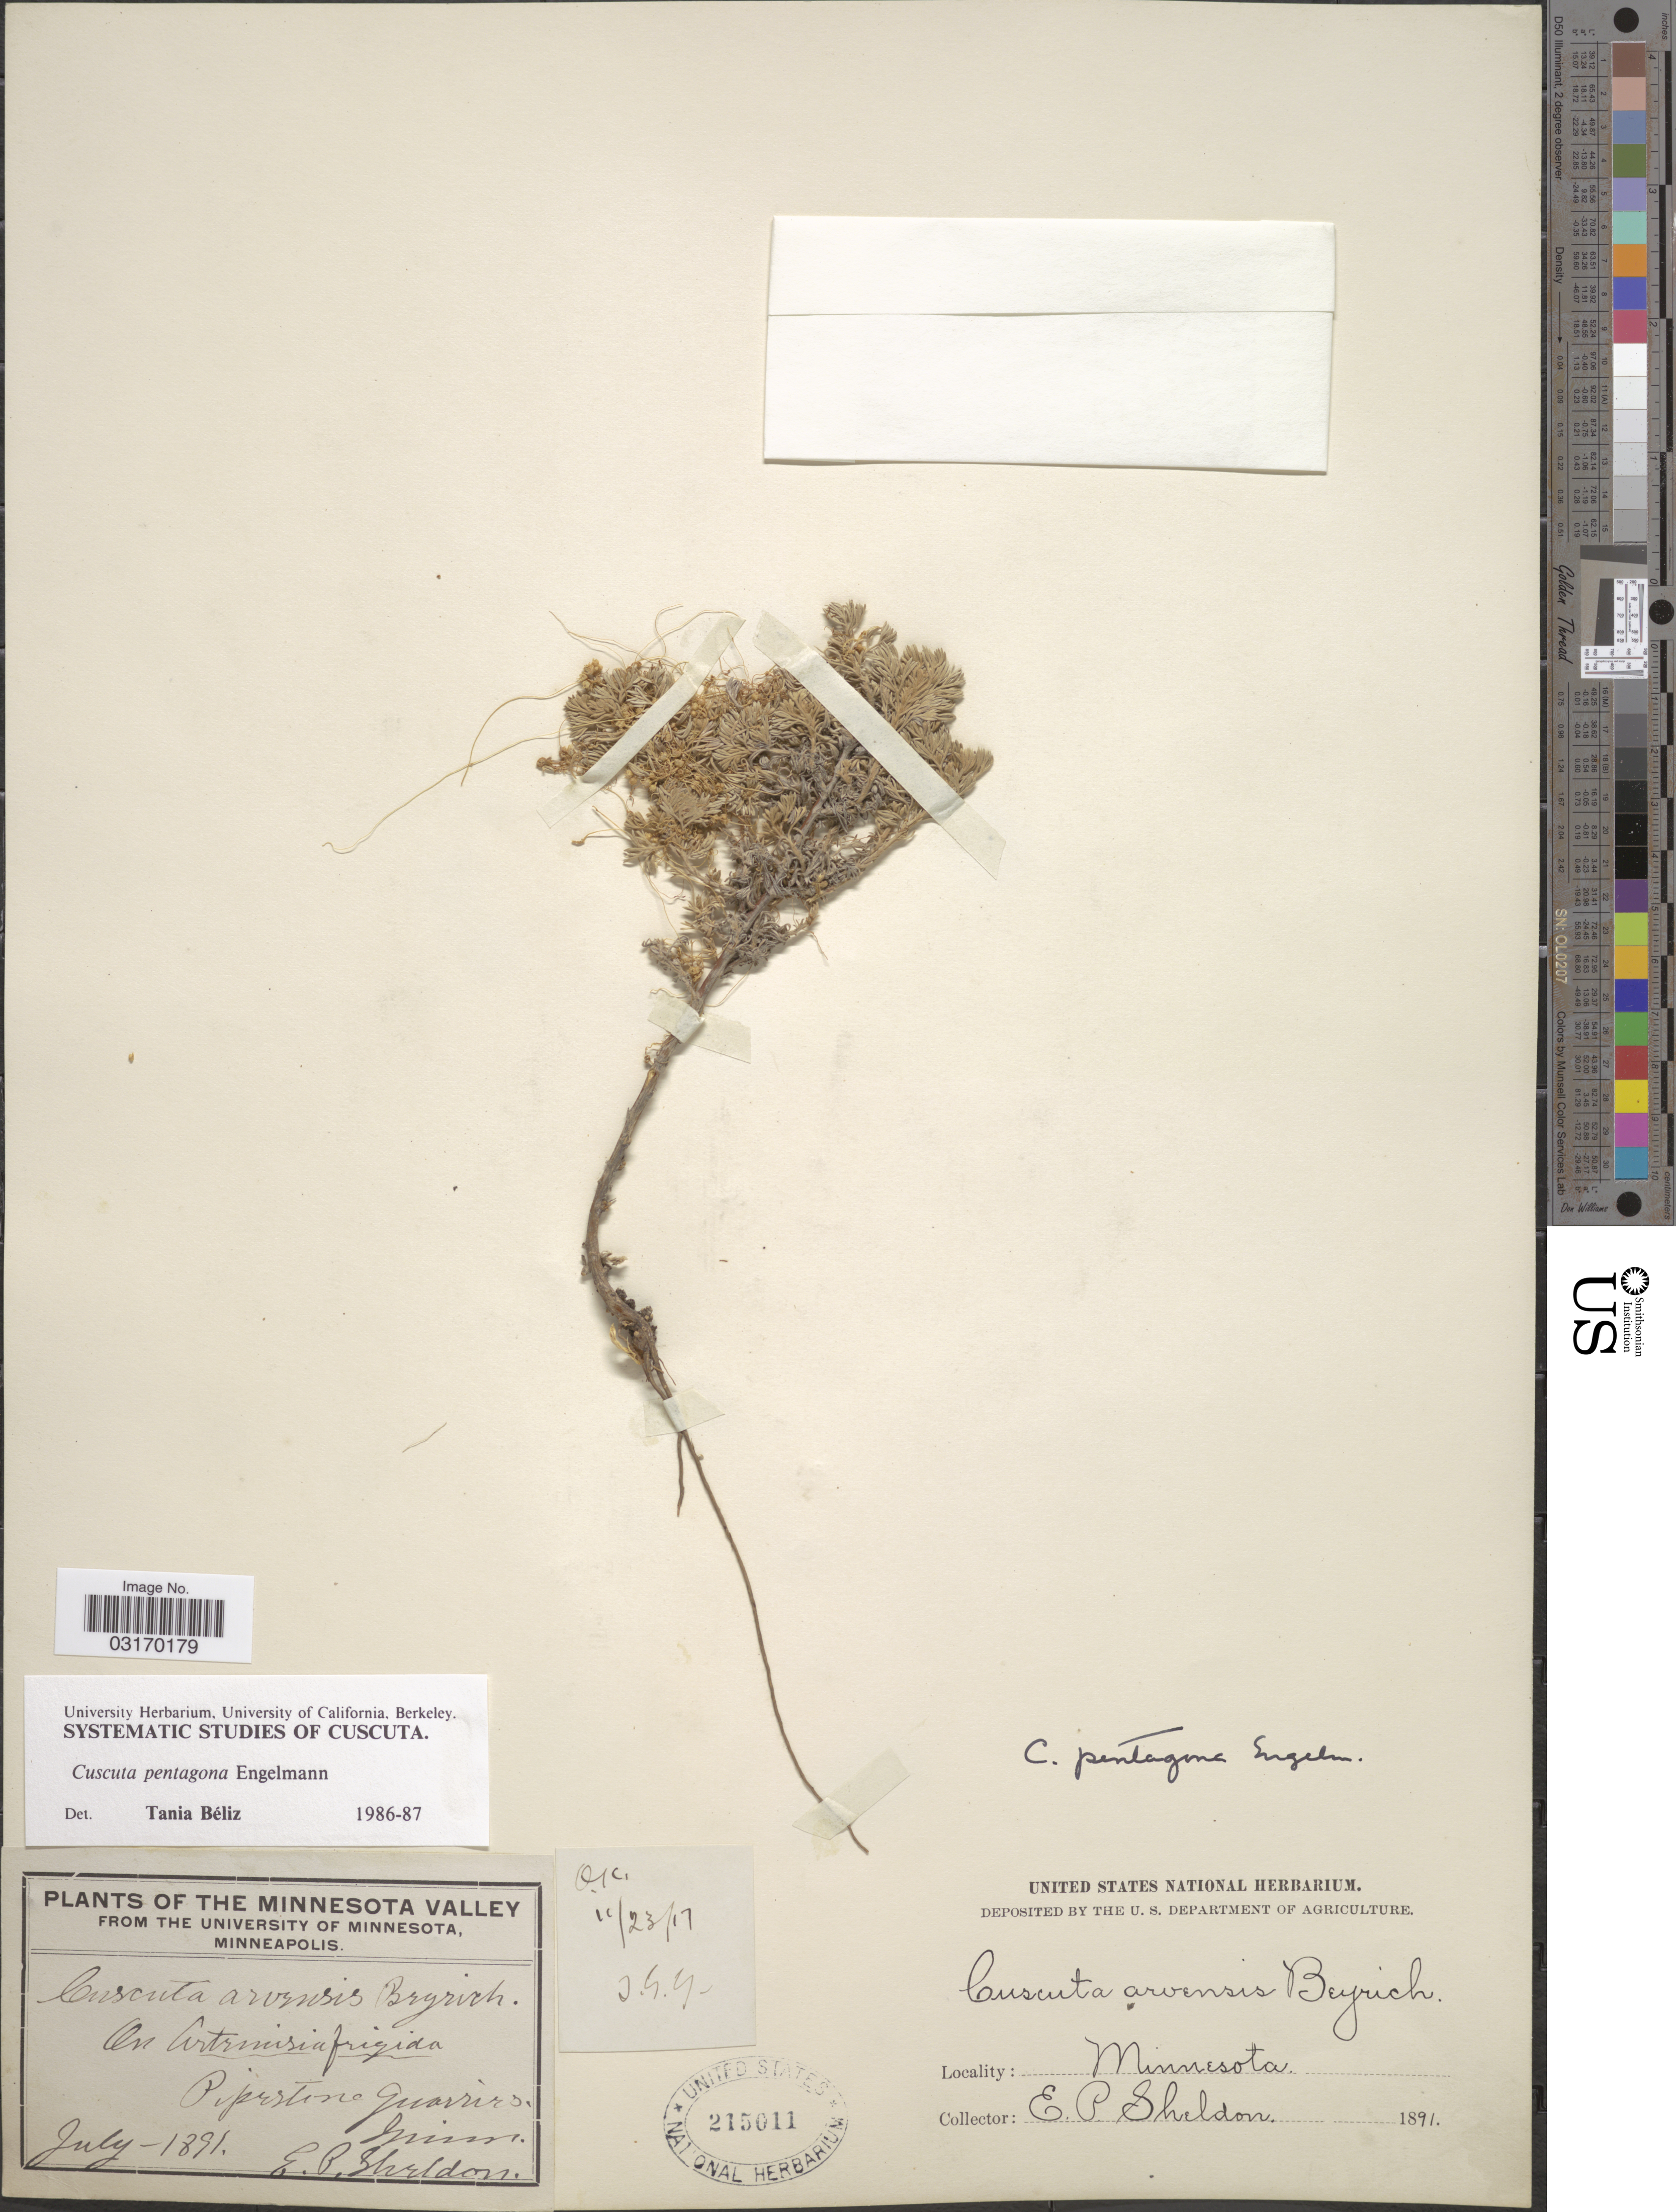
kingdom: Plantae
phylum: Tracheophyta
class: Magnoliopsida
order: Solanales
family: Convolvulaceae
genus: Cuscuta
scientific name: Cuscuta pentagona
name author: Engelm.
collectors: E. P. Sheldon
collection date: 1891-07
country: United States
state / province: Minnesota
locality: Piperstone quarries. Minnesota Valley.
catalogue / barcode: US 215011